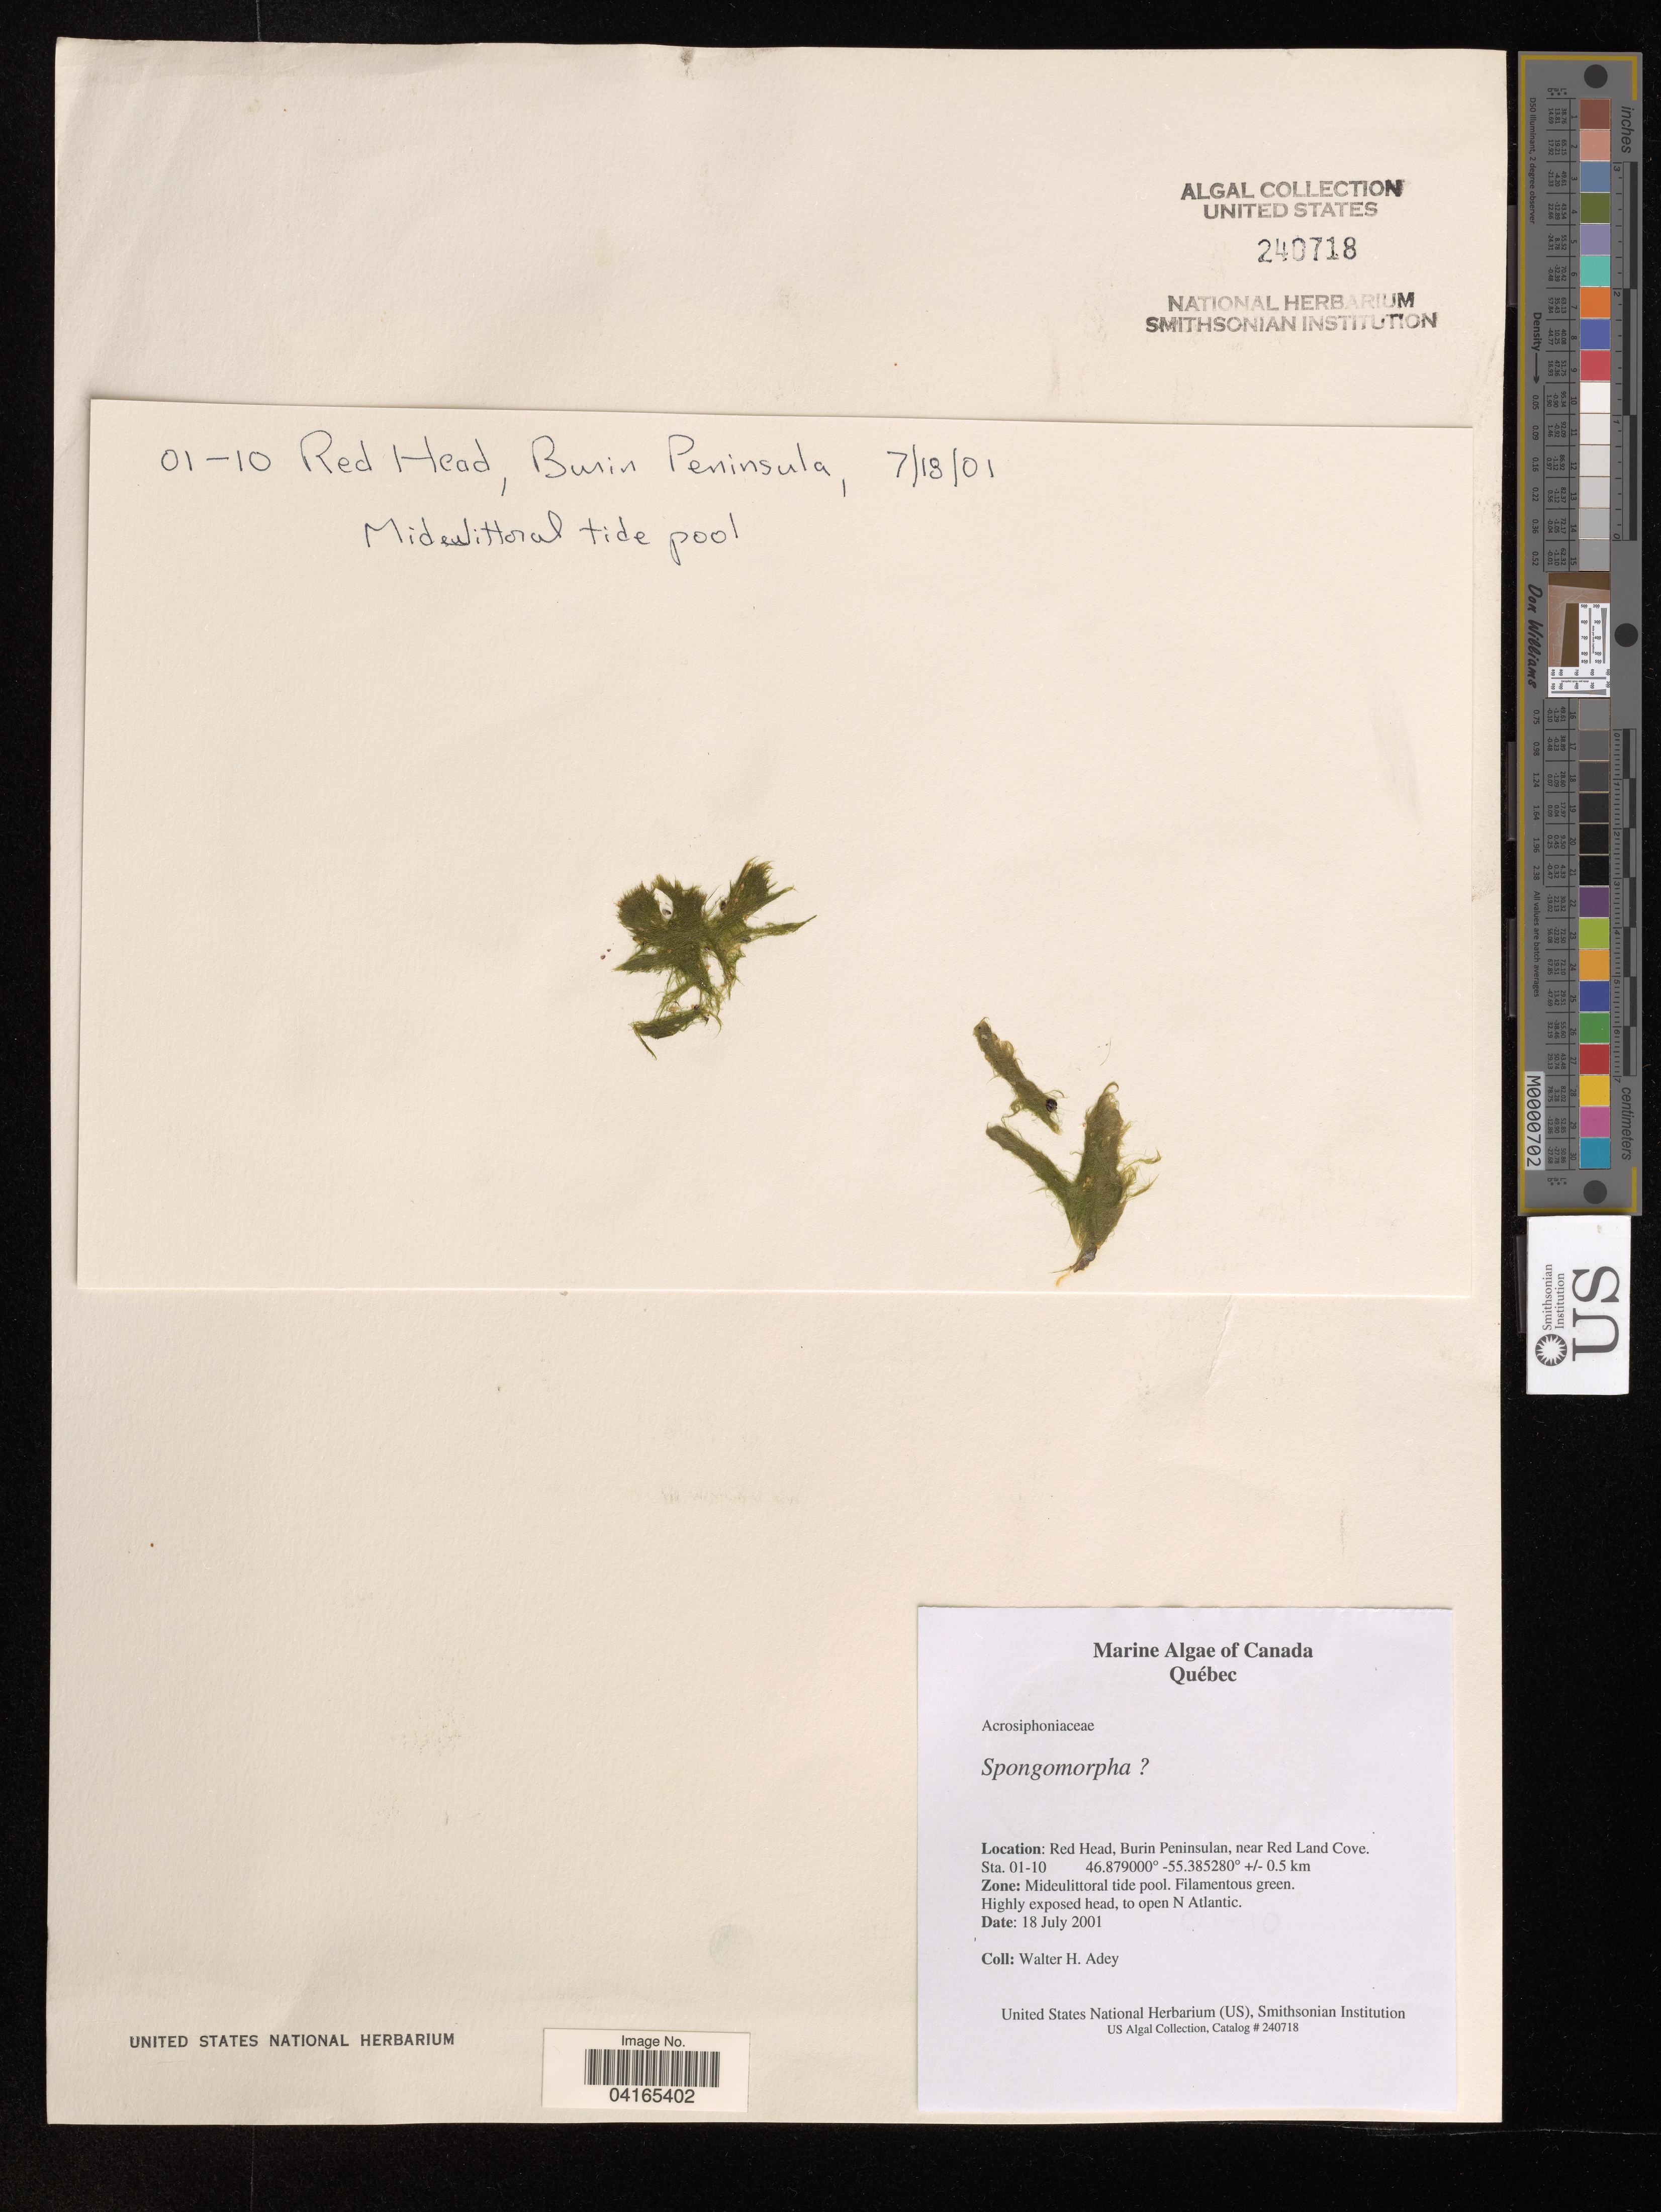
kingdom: Plantae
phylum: Chlorophyta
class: Ulvophyceae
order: Ulotrichales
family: Ulotrichaceae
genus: Spongomorpha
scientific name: Spongomorpha sp.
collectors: W. H. Adey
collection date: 2001-07-18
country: Canada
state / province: Newfoundland and Labrador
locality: Red Head, Burin Peninsula, near Red Land Cove. Sta. 01-10.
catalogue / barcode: US 240718